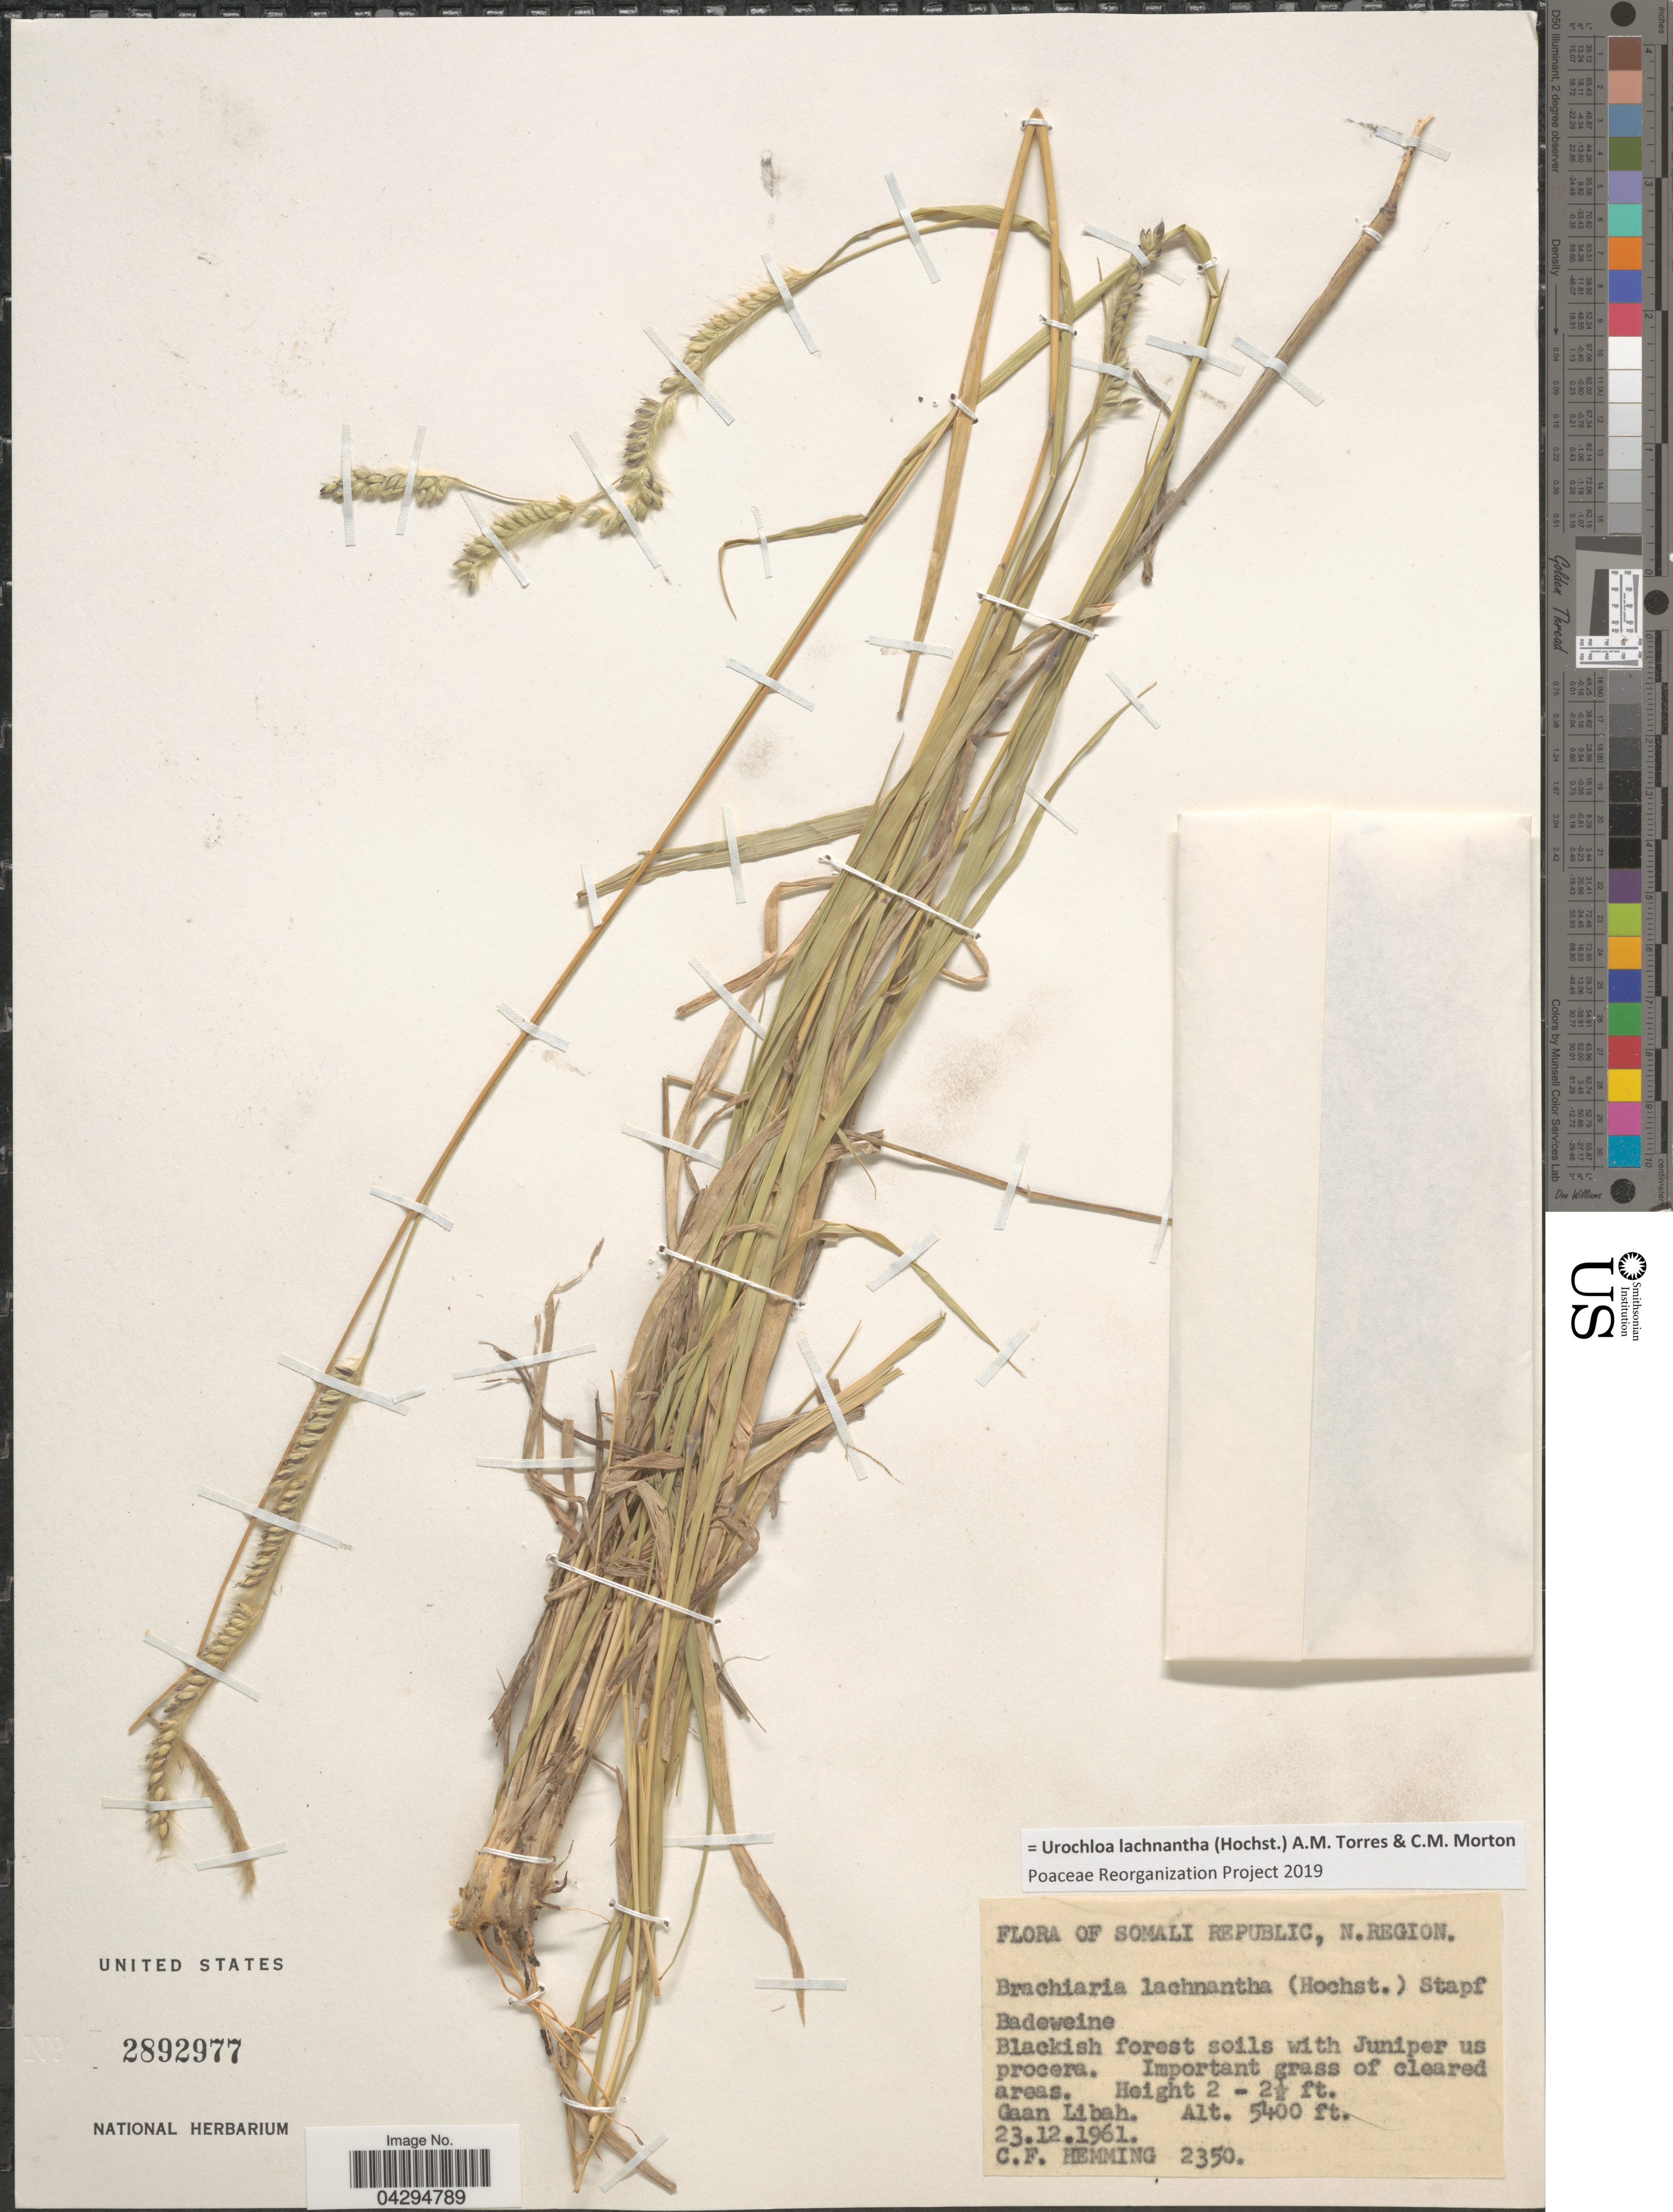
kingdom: Plantae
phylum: Tracheophyta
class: Liliopsida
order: Poales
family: Poaceae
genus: Urochloa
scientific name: Urochloa lachnantha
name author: (Hochst.) A.M. Torres & C.M. Morton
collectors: C. Hemming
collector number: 2350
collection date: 1961-12-23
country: Somalia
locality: Somali Republic, N. Region. Badeweine. Gaan Libah.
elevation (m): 1646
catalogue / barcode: US 2892977